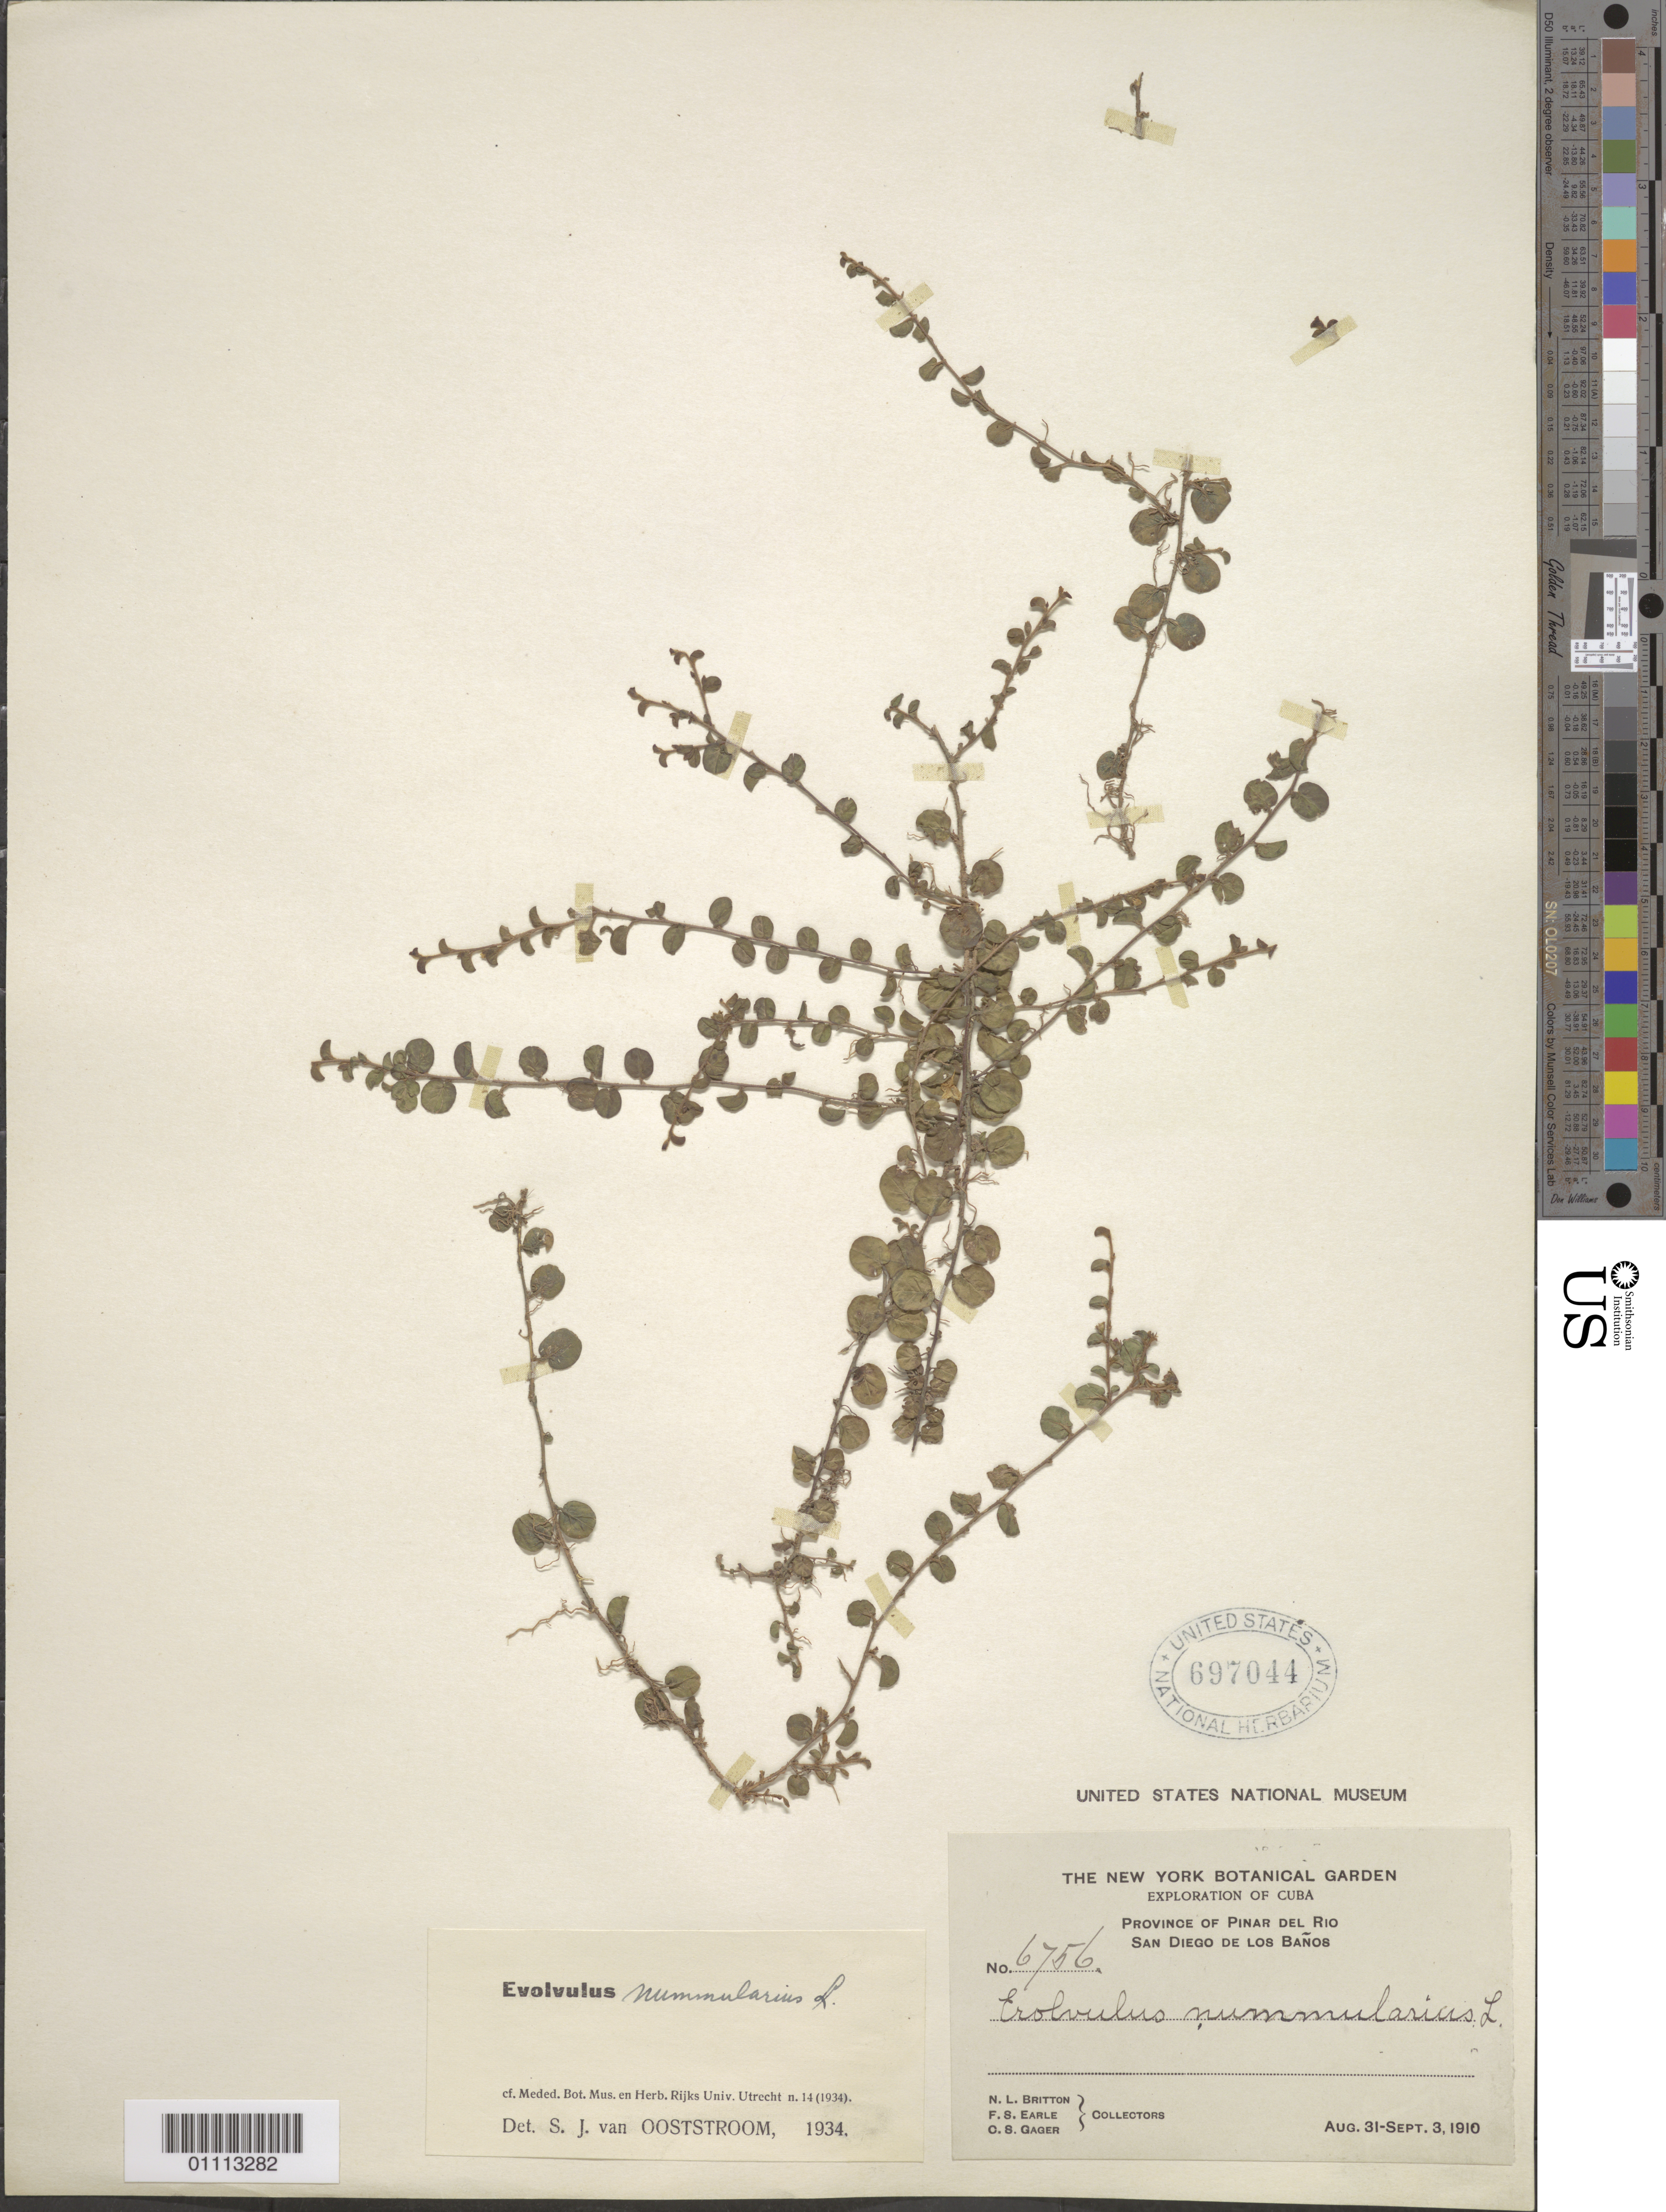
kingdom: Plantae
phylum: Tracheophyta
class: Magnoliopsida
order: Solanales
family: Convolvulaceae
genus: Evolvulus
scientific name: Evolvulus nummularius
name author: (L.) L.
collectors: N. Britton, F. S. Earle & C. Gager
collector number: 6756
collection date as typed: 31 Aug 1910 to 03 Sep 1910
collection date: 1910-08-31/1910-09-03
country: Cuba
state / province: Pinar del Rio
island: Cuba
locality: San Diego de Los Baños,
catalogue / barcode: US 697044